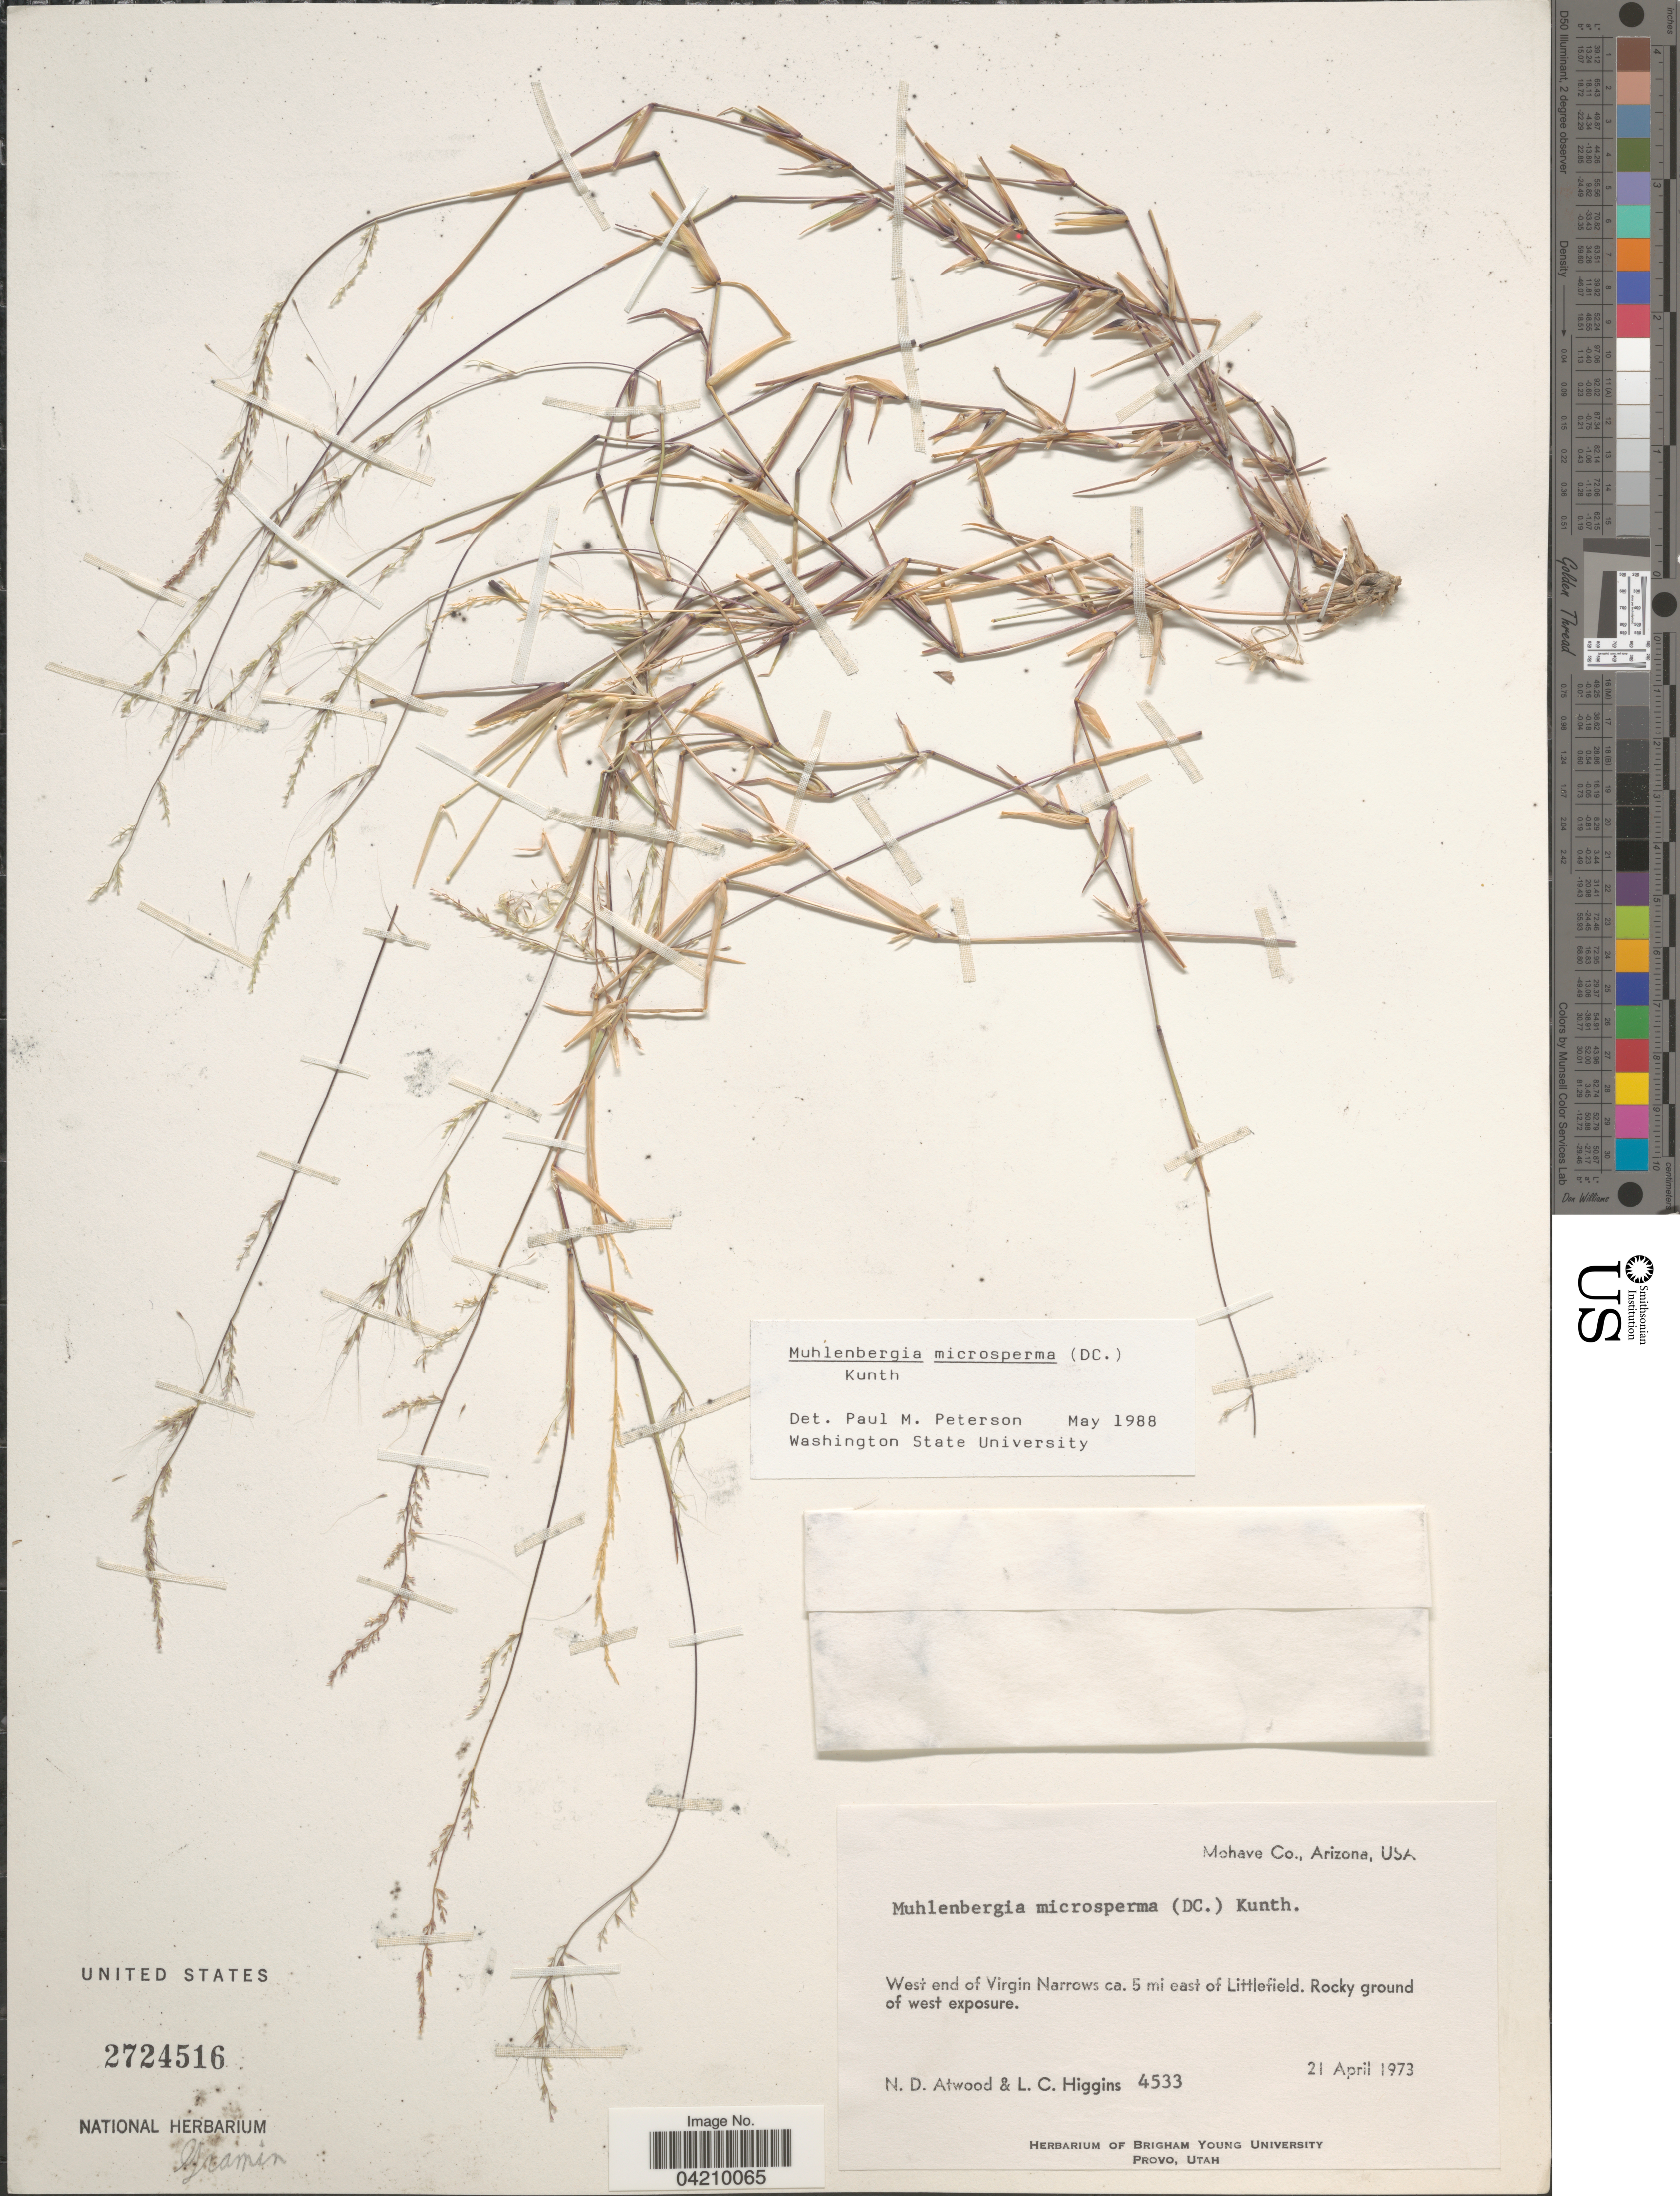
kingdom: Plantae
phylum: Tracheophyta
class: Liliopsida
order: Poales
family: Poaceae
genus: Muhlenbergia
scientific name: Muhlenbergia microsperma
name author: (DC.) Kunth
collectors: N. Atwood & L. Higgins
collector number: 4533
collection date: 1973-04-21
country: United States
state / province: Arizona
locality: Mohave Co. West end of Virgin Narrows ca. 5 mi east of Littlefield. Rocky ground of west exposure.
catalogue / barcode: US 2724516